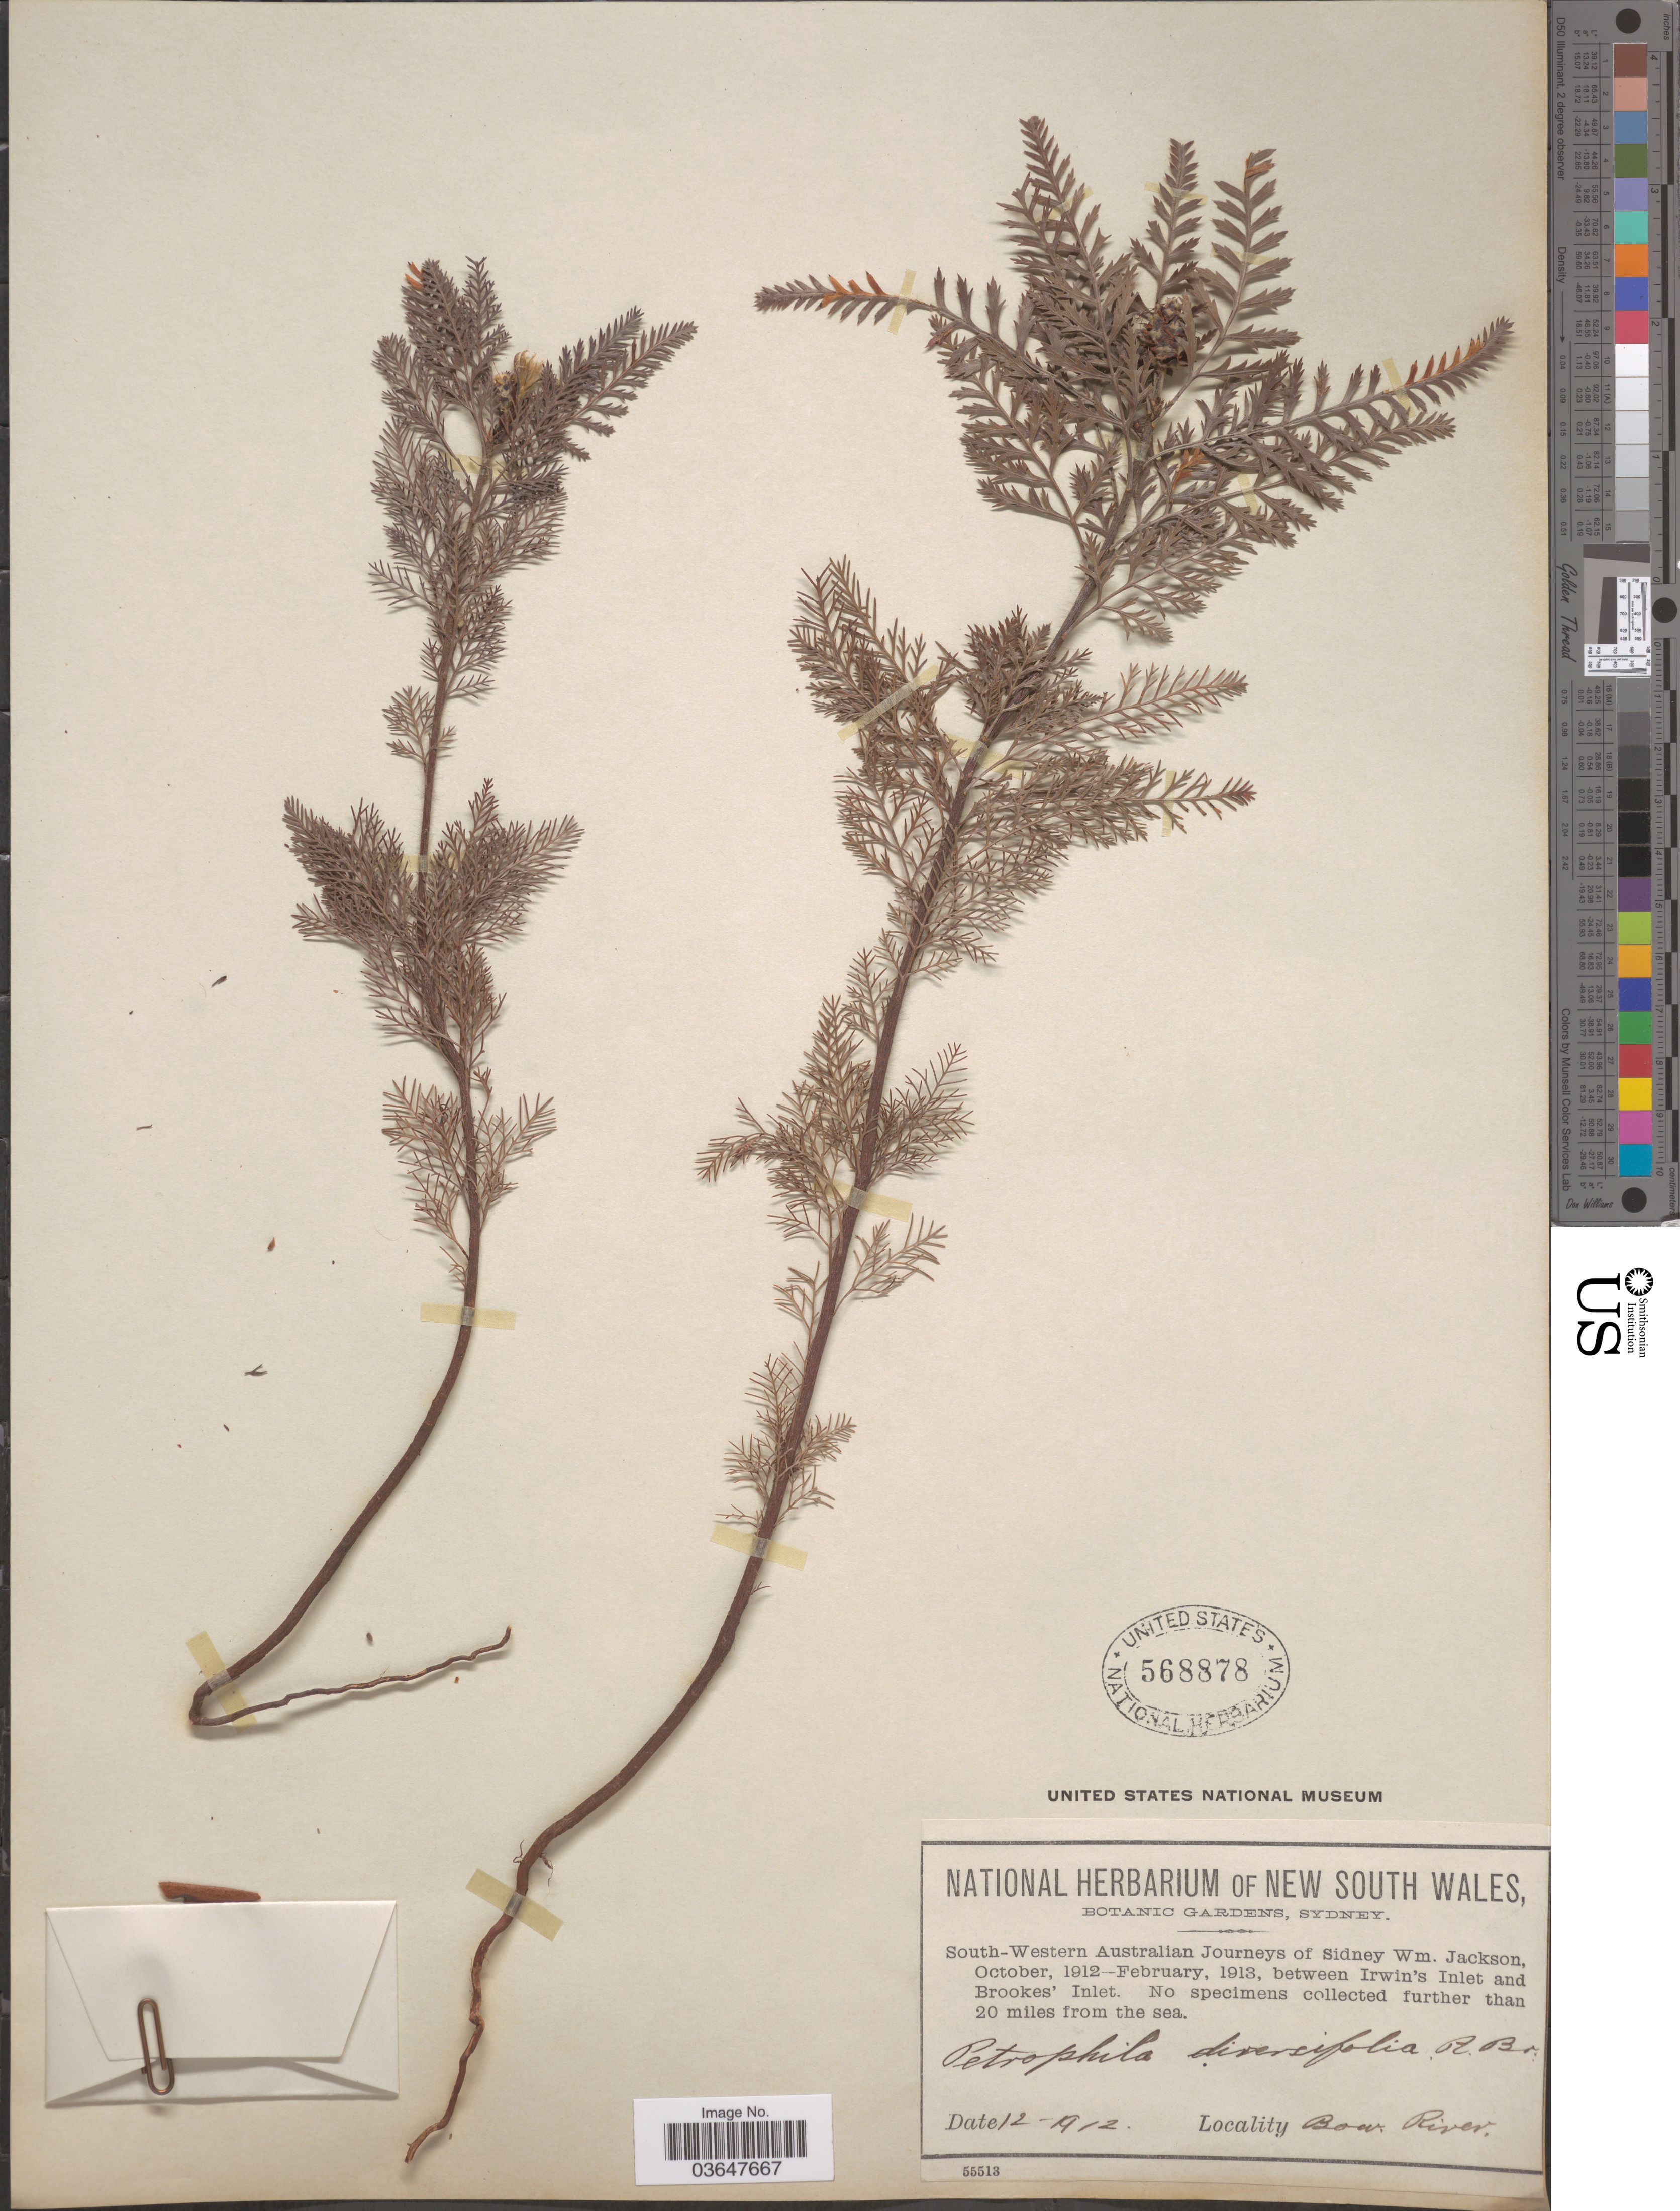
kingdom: Plantae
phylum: Tracheophyta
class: Magnoliopsida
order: Proteales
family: Proteaceae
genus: Petrophile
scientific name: Petrophile diversifolia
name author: R. Br.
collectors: Jackson, S. W.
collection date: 1912-12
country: Australia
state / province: Western Australia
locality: South-Western Australian. Between Irwin's Inlet and Brookes' Inlet. Bow River.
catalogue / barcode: US 568878